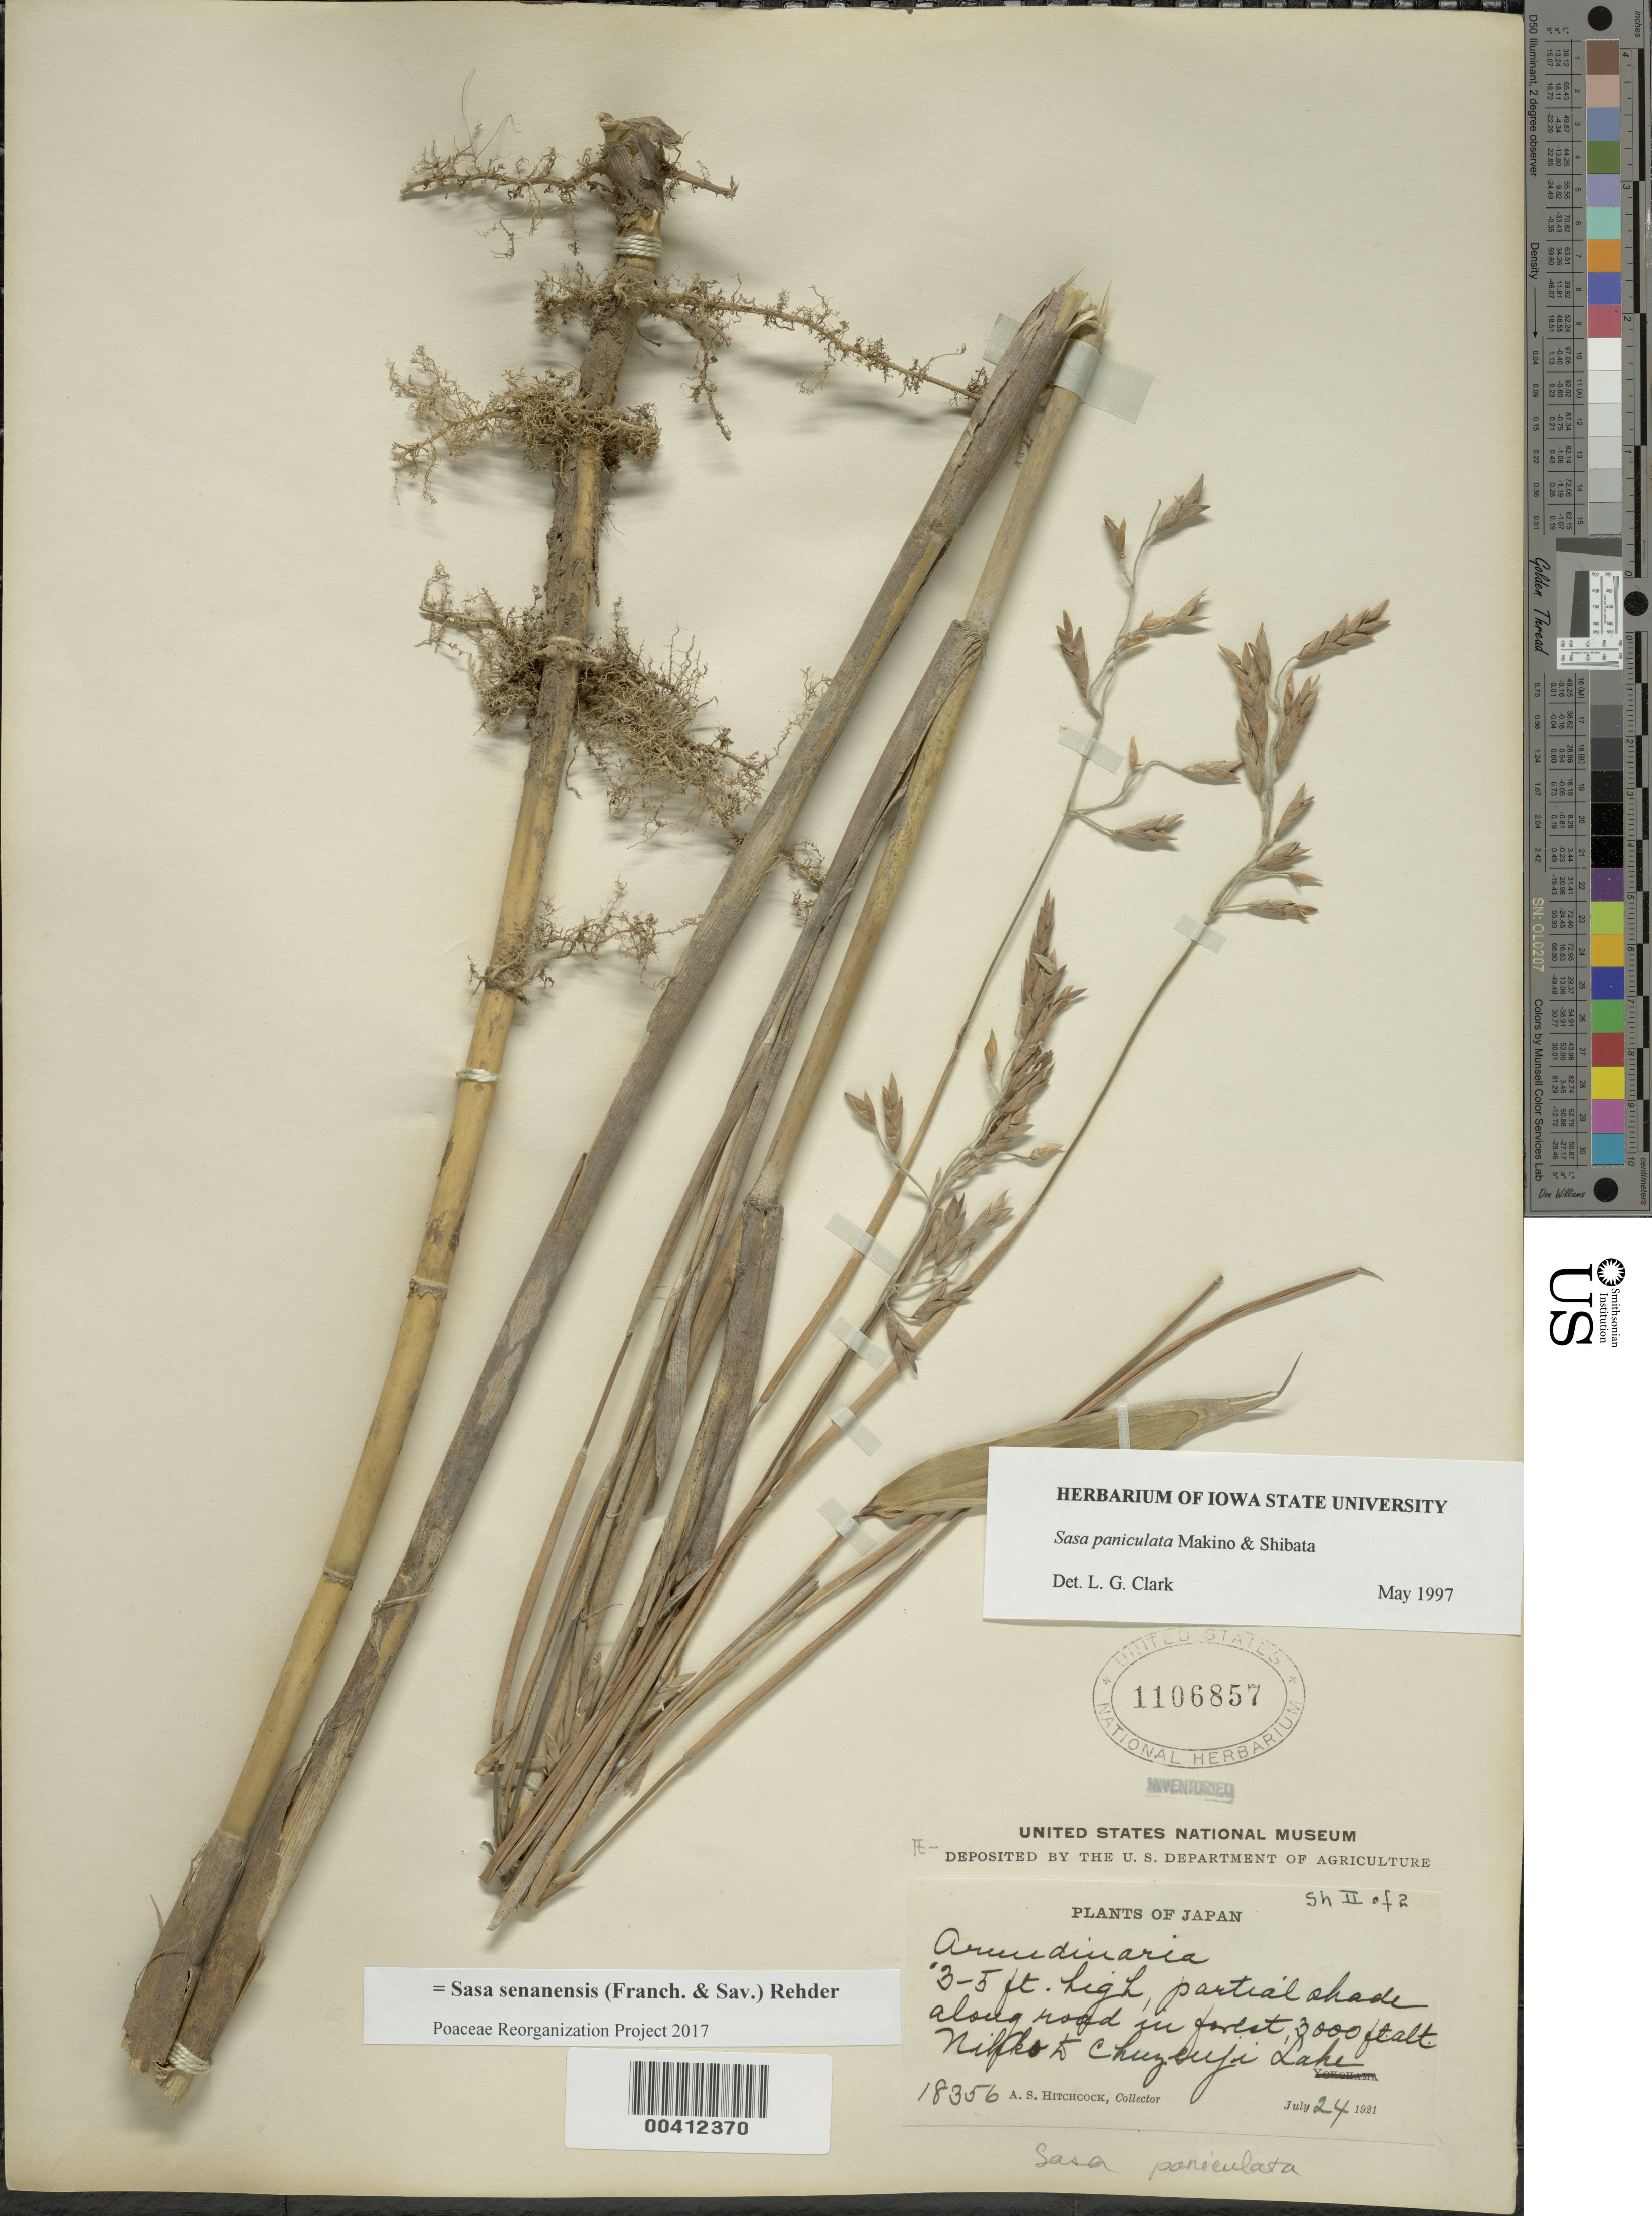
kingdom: Plantae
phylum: Tracheophyta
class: Liliopsida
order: Poales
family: Poaceae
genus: Sasa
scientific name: Sasa senanensis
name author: (Franch. & Sav.) Rehder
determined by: Poaceae Reorganization Project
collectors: A. S. Hitchcock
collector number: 18356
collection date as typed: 24 Jul 1921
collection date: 1921-07-24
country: Japan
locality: Nikko, chuzenji lake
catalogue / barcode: US 1106857